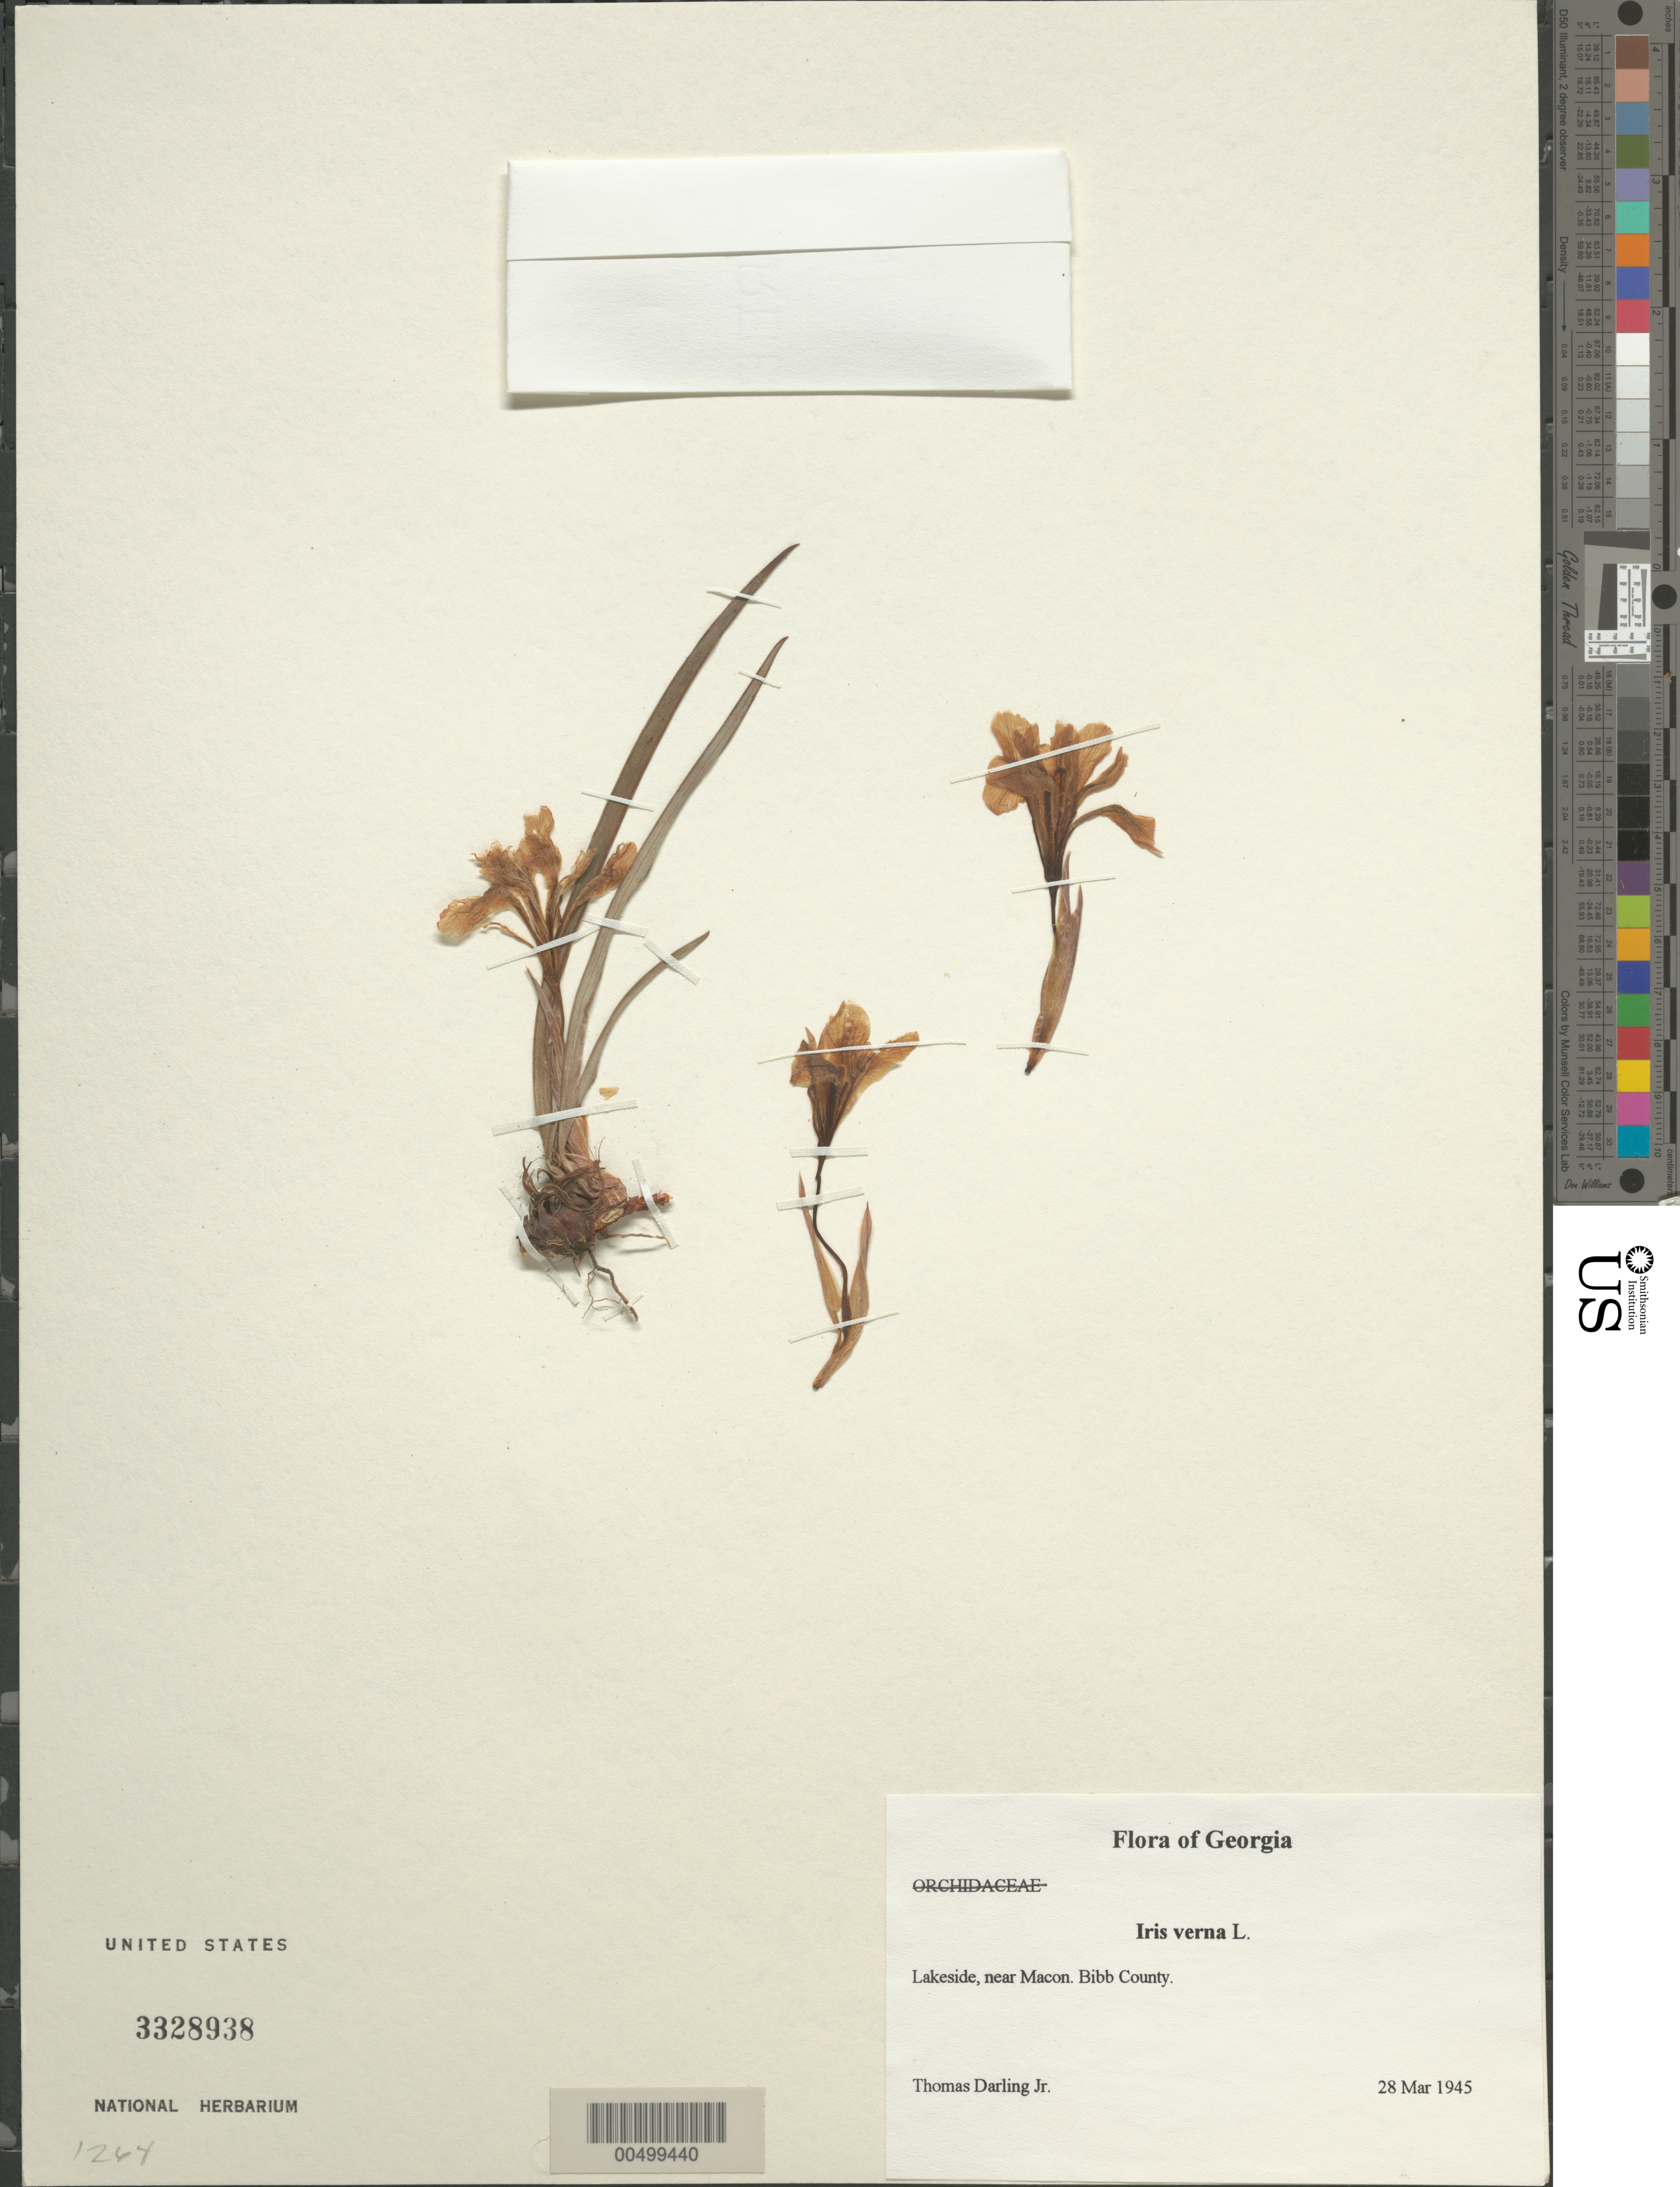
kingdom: Plantae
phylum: Tracheophyta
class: Liliopsida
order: Asparagales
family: Iridaceae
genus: Iris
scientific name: Iris verna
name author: L.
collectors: T. Darling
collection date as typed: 28 Mar 1945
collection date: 1945-03-28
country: United States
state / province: Georgia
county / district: Bibb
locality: Lakeside, near Macon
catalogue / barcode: US 3328938